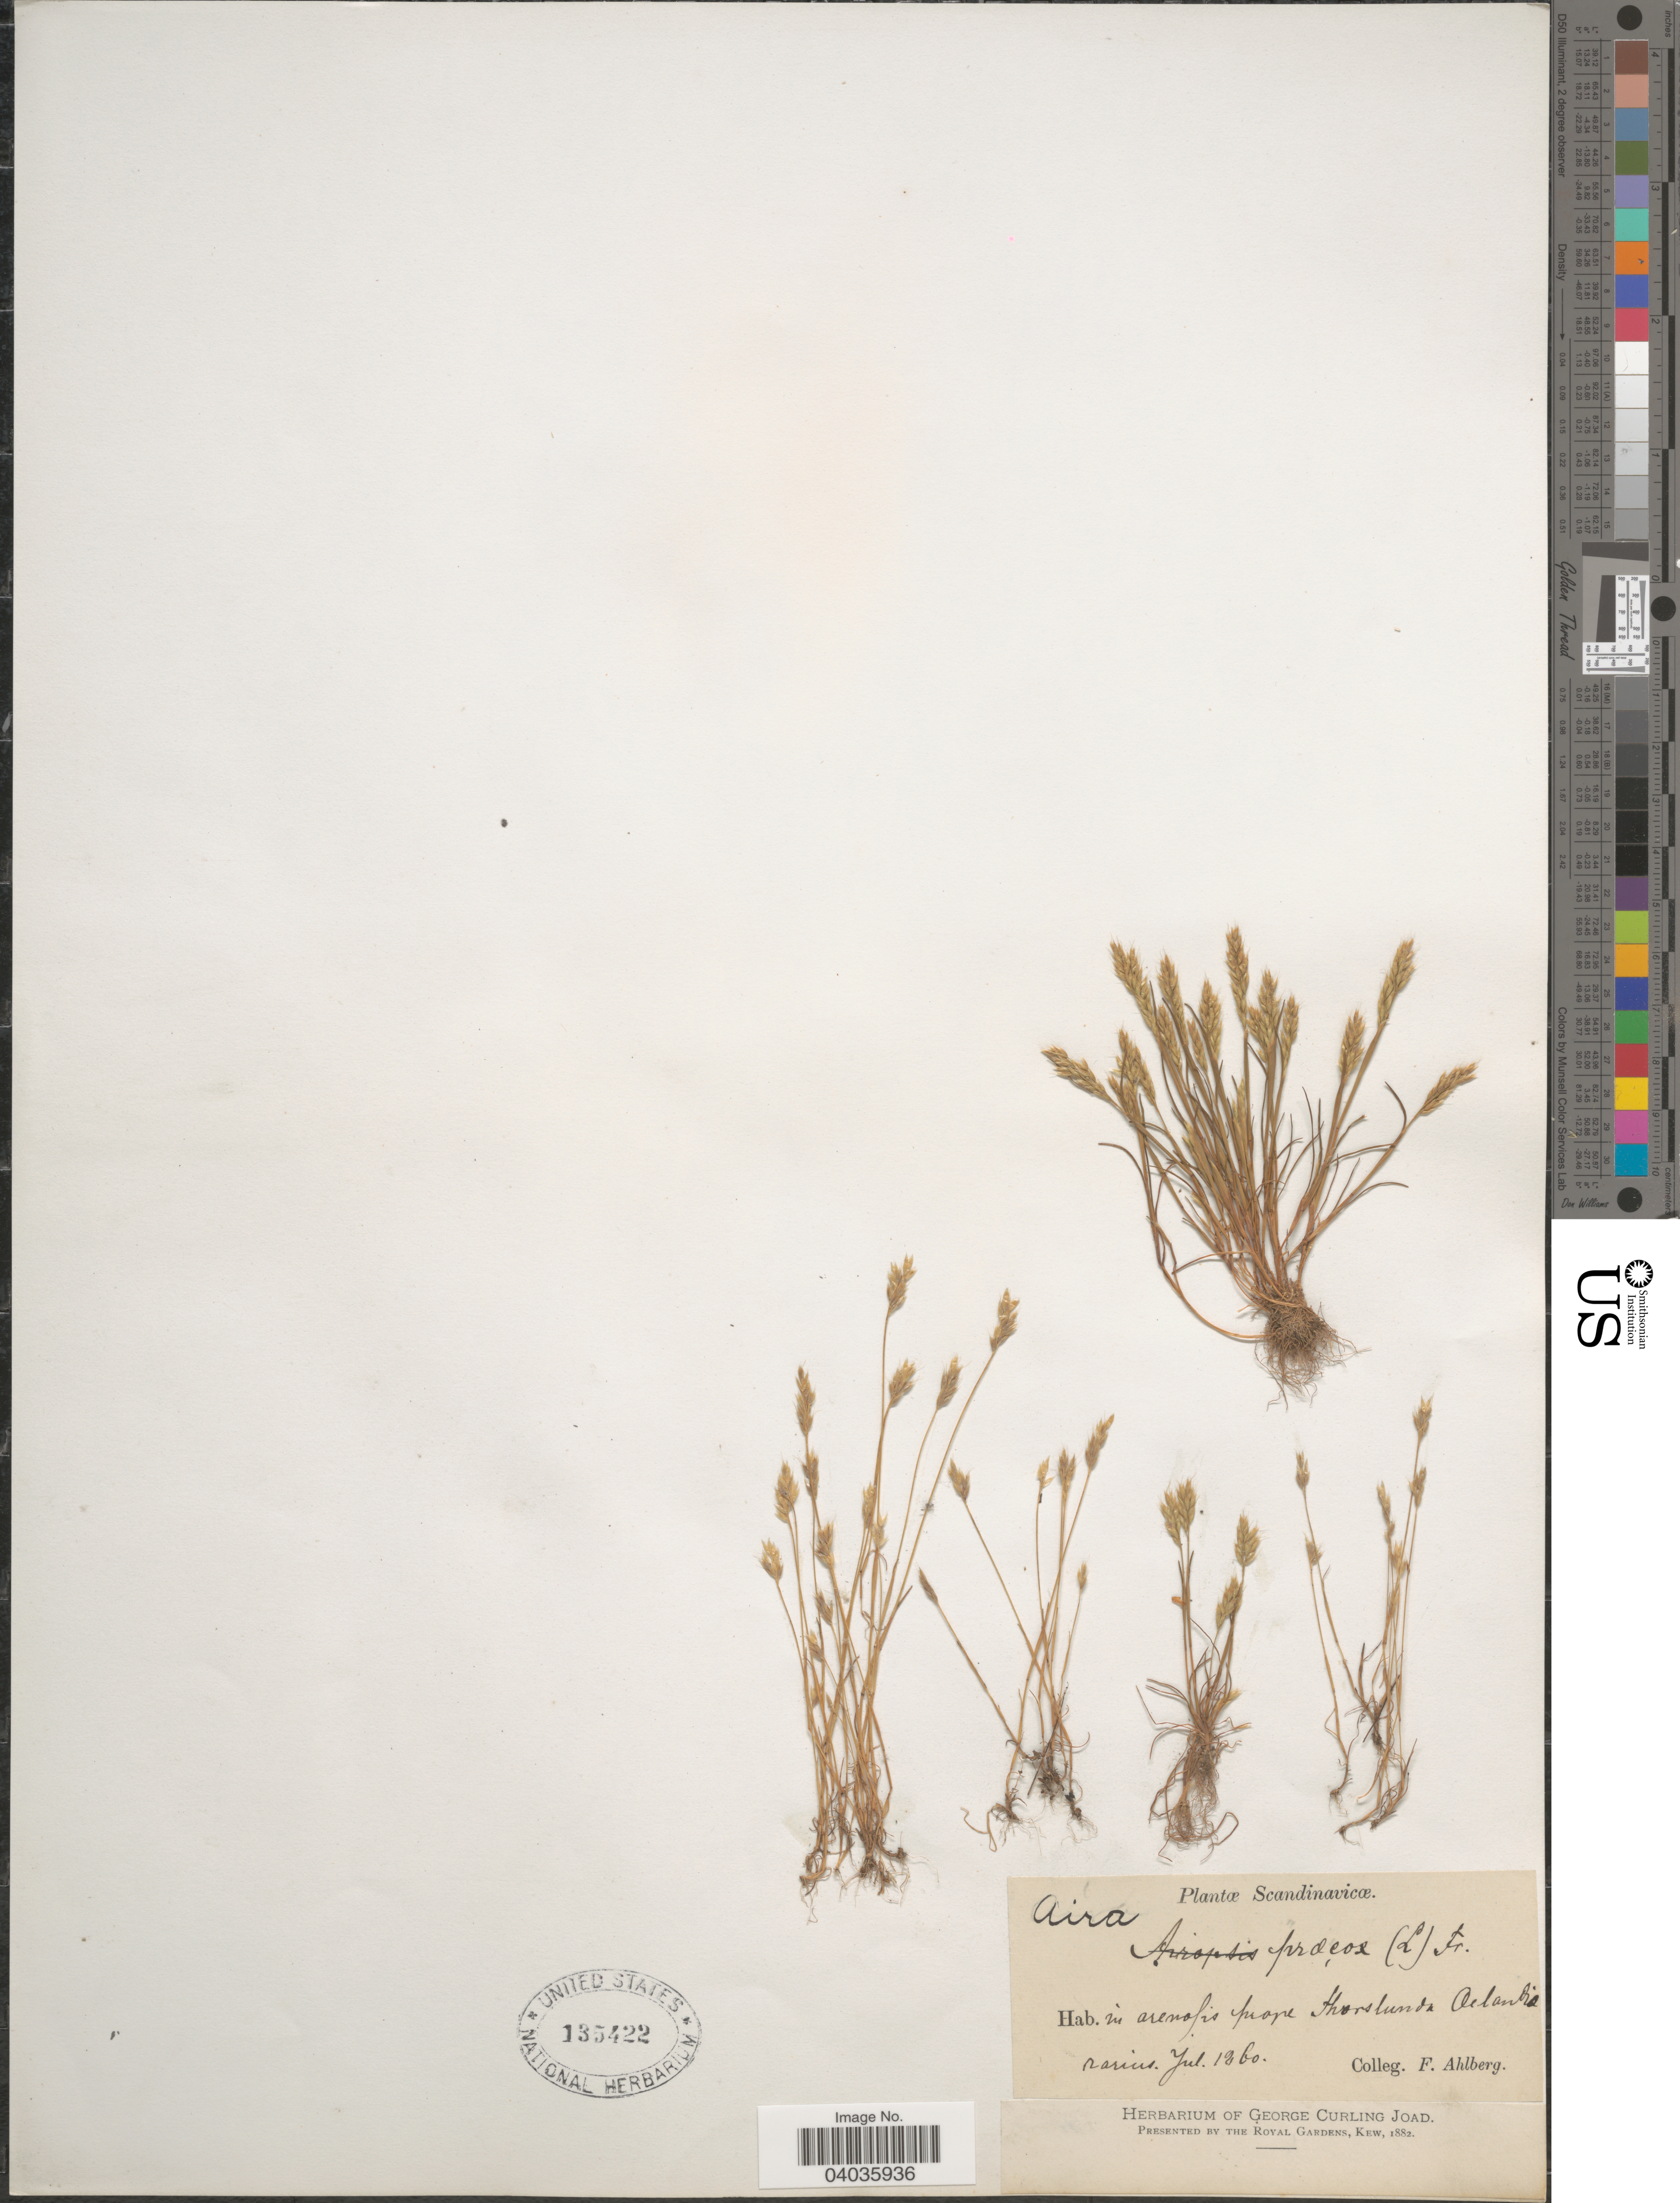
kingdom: Plantae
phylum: Tracheophyta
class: Liliopsida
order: Poales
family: Poaceae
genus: Aira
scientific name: Aira praecox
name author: L.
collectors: F. Ahlberg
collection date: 1860-07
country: Sweden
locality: Scandinavicœ. In arenosis prope Thorslunda Oelandia.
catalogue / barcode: US 135422